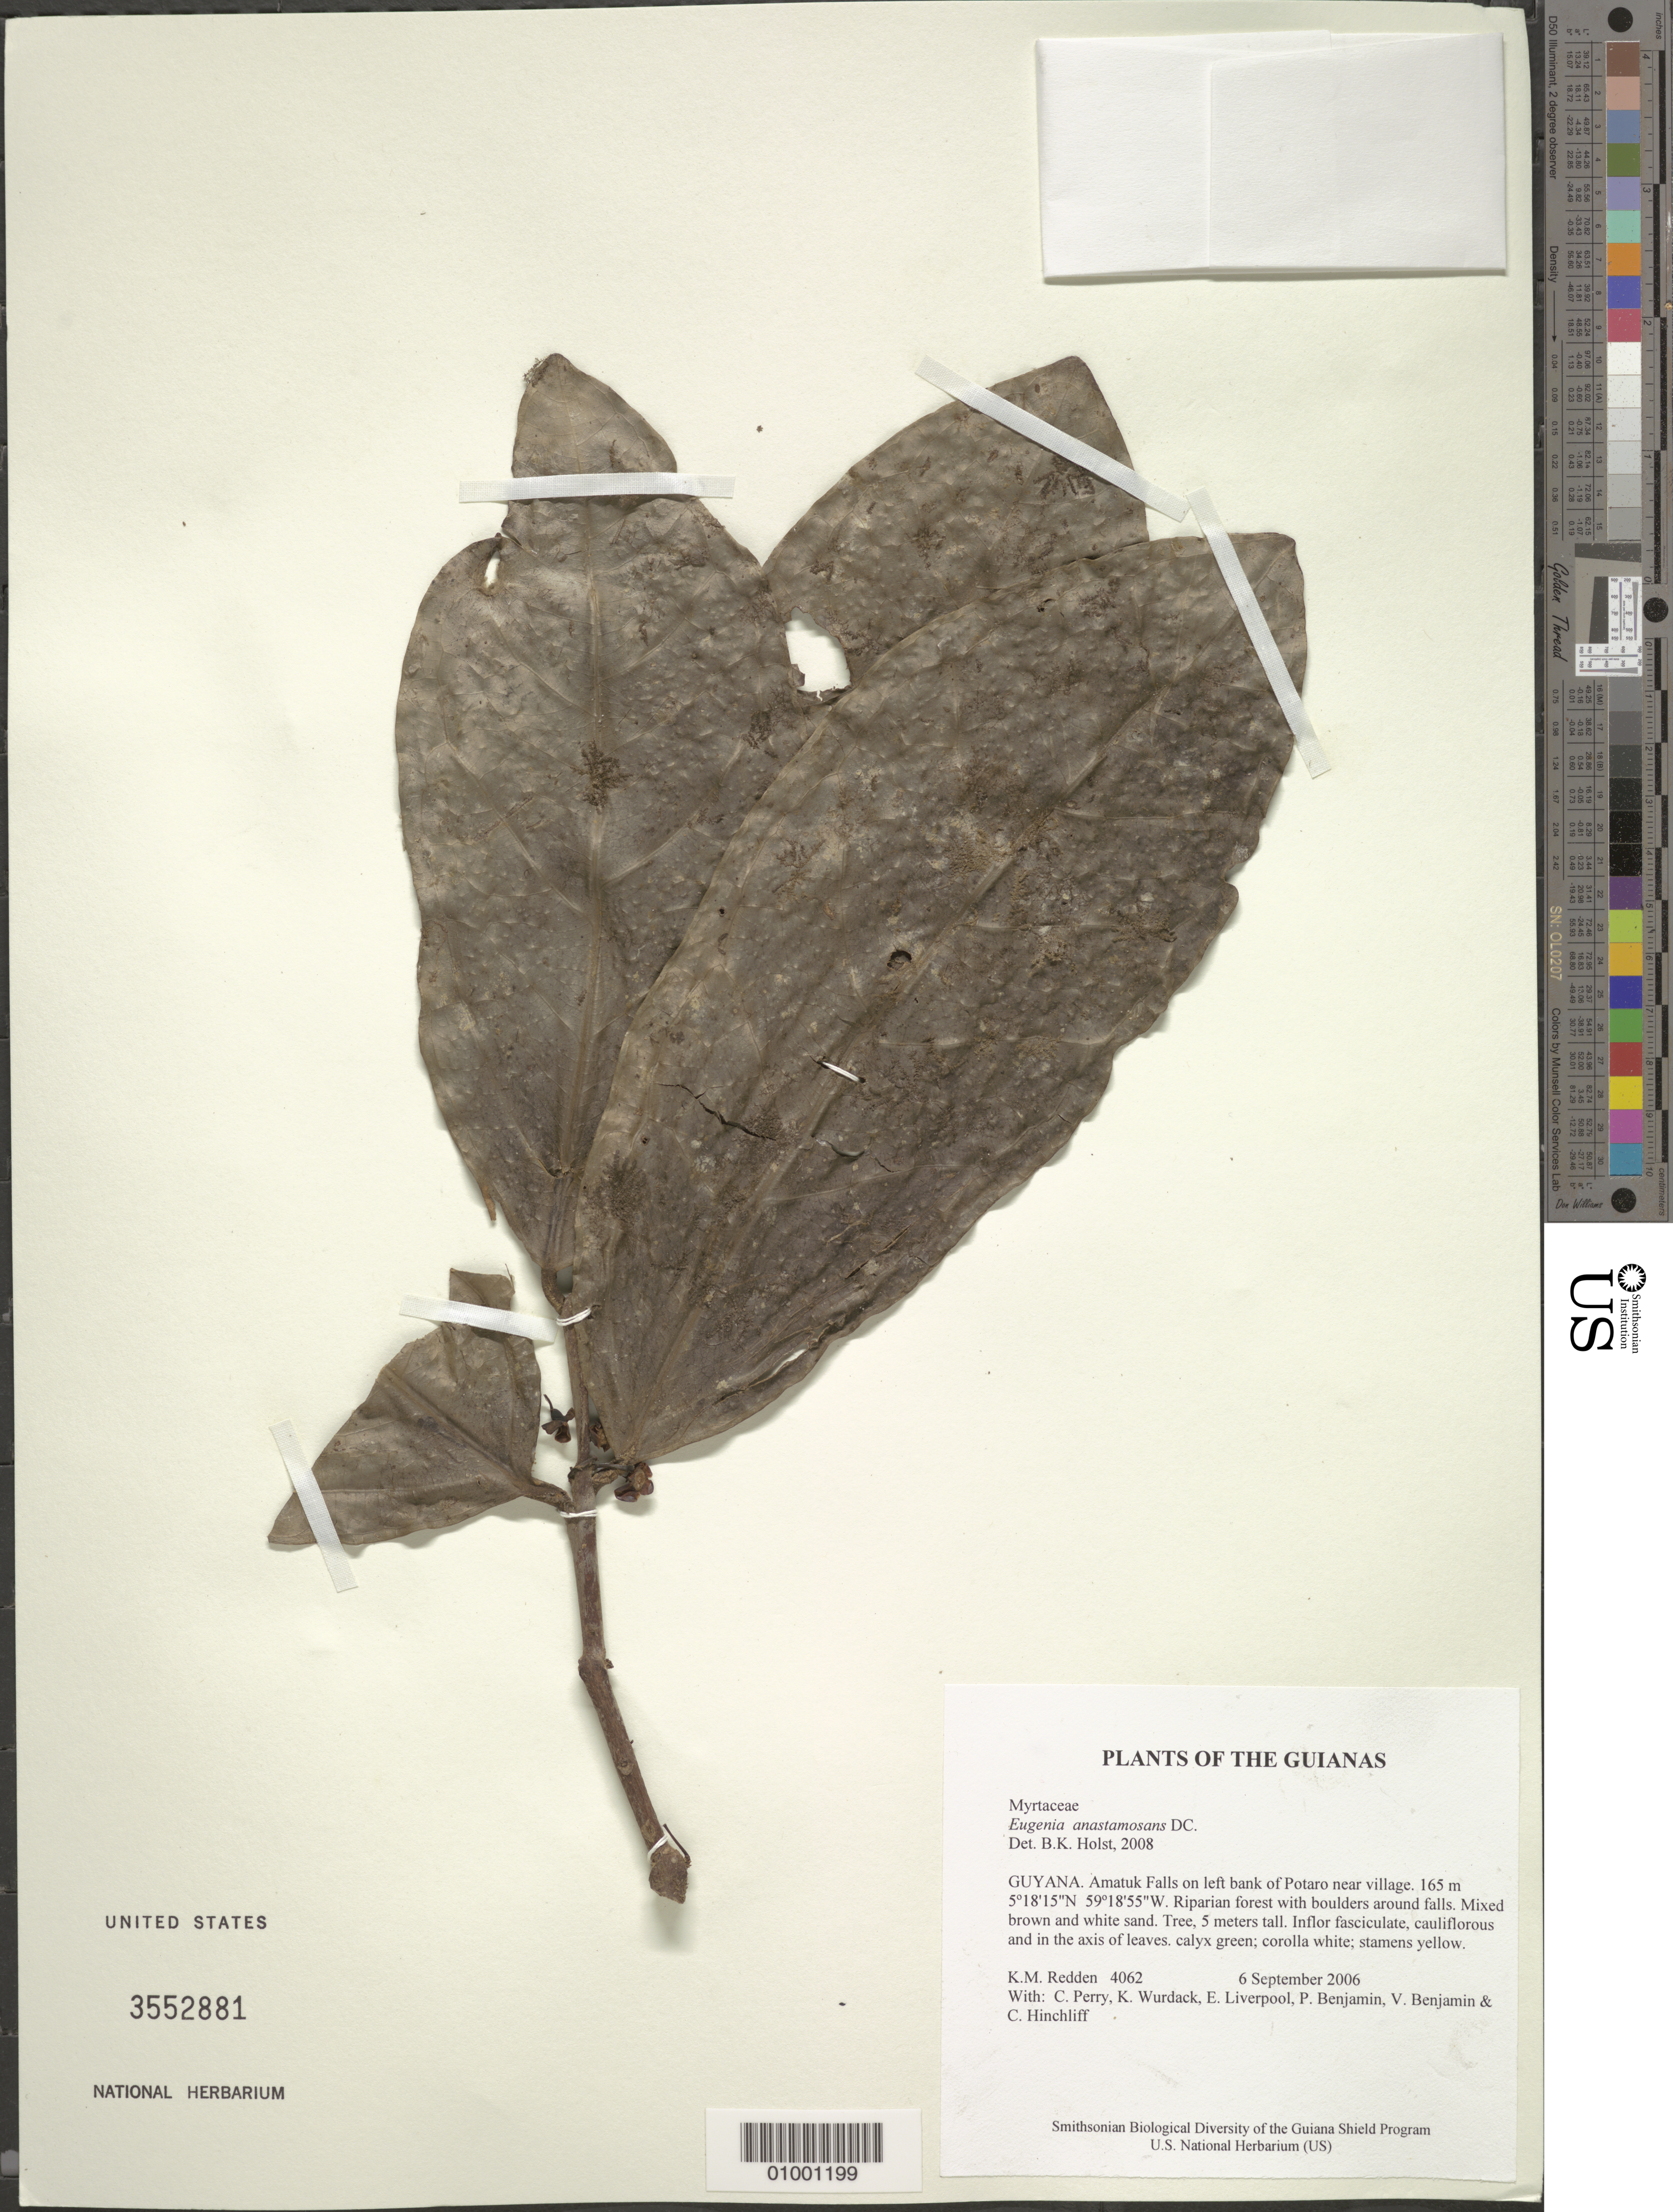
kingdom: Plantae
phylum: Tracheophyta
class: Magnoliopsida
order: Myrtales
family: Myrtaceae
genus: Eugenia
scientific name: Eugenia anastomosans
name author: DC.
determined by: Holst, Bruce K.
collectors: K. M. Redden, C. Perry, K. Wurdack, E. Liverpool, P. Benjamin, V. Benjamin & C. E. Hinchliff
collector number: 4062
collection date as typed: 6 September 2006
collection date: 2006-09-06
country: Guyana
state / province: Potaro-Siparuni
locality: Amatuk Falls on left bank of Potaro near village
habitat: Riparian forest with boulders around falls. Mixed brown and white sand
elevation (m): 165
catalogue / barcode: US 3552881